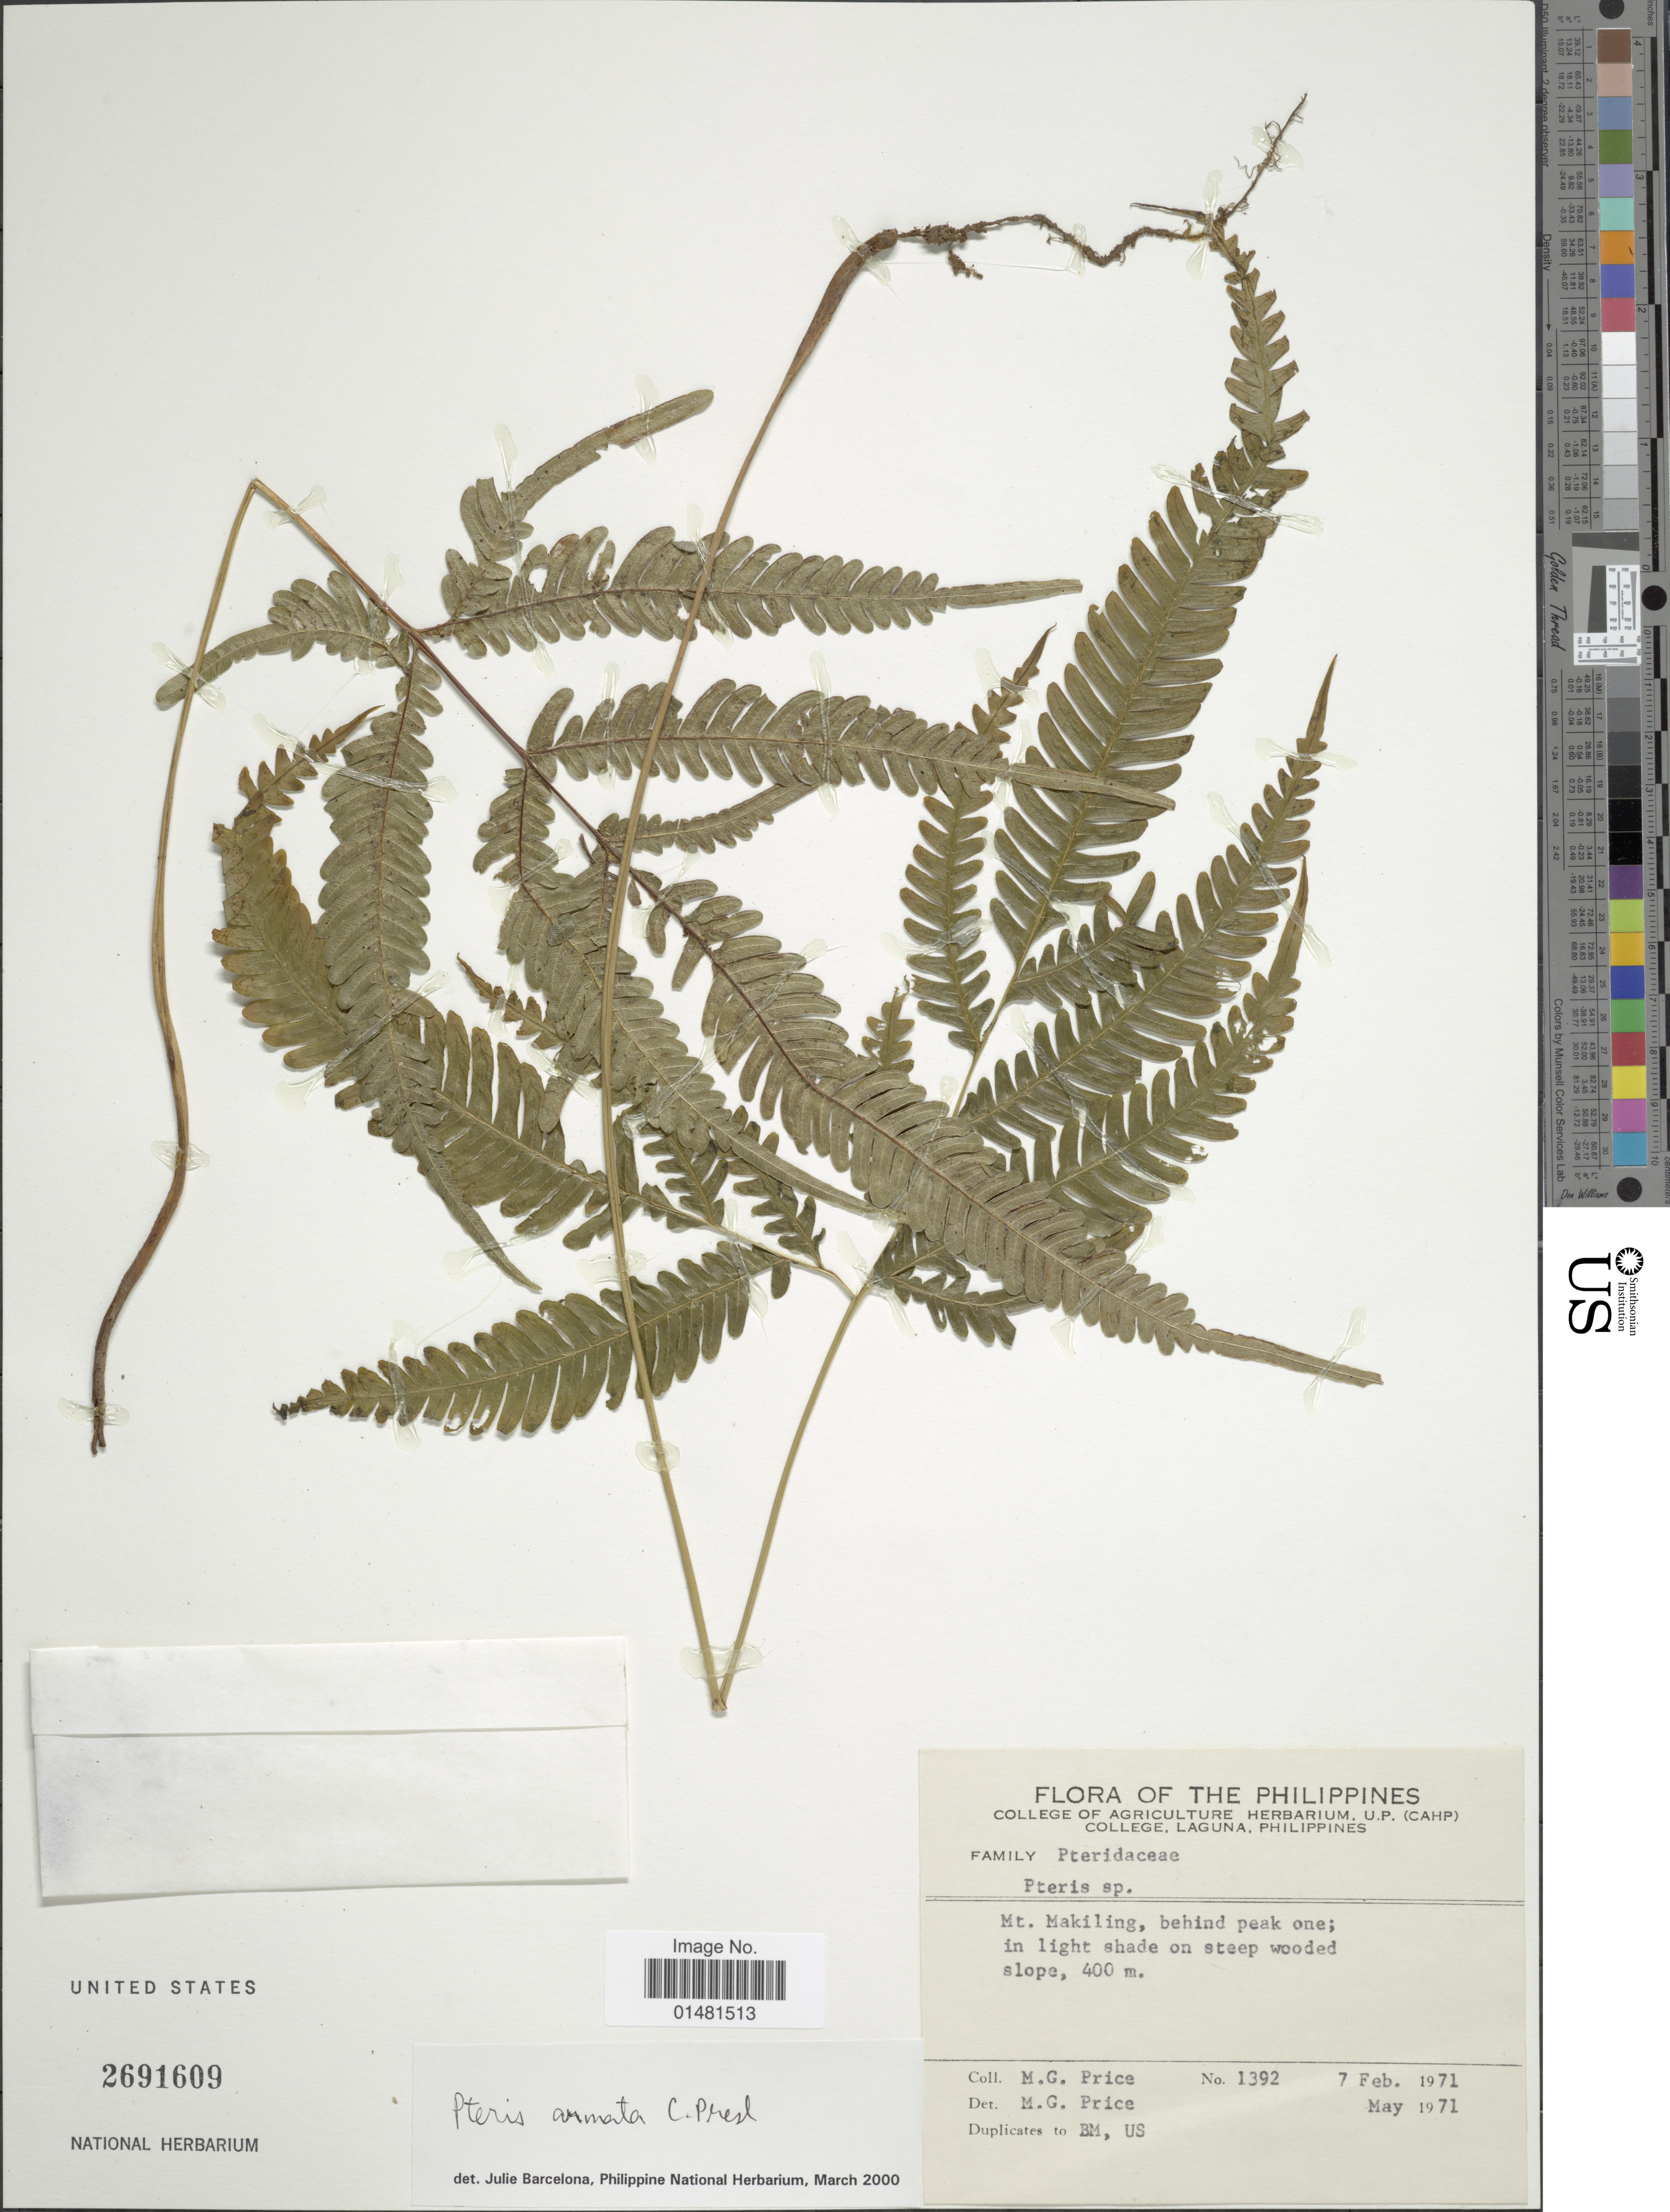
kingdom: Plantae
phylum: Tracheophyta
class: Polypodiopsida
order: Polypodiales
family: Pteridaceae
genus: Pteris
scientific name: Pteris armata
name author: C. Presl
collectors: M. G. Price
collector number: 1392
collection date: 1971-02-07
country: Philippines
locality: Mt. Makiling, behind peak one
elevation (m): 400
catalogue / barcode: US 2691609